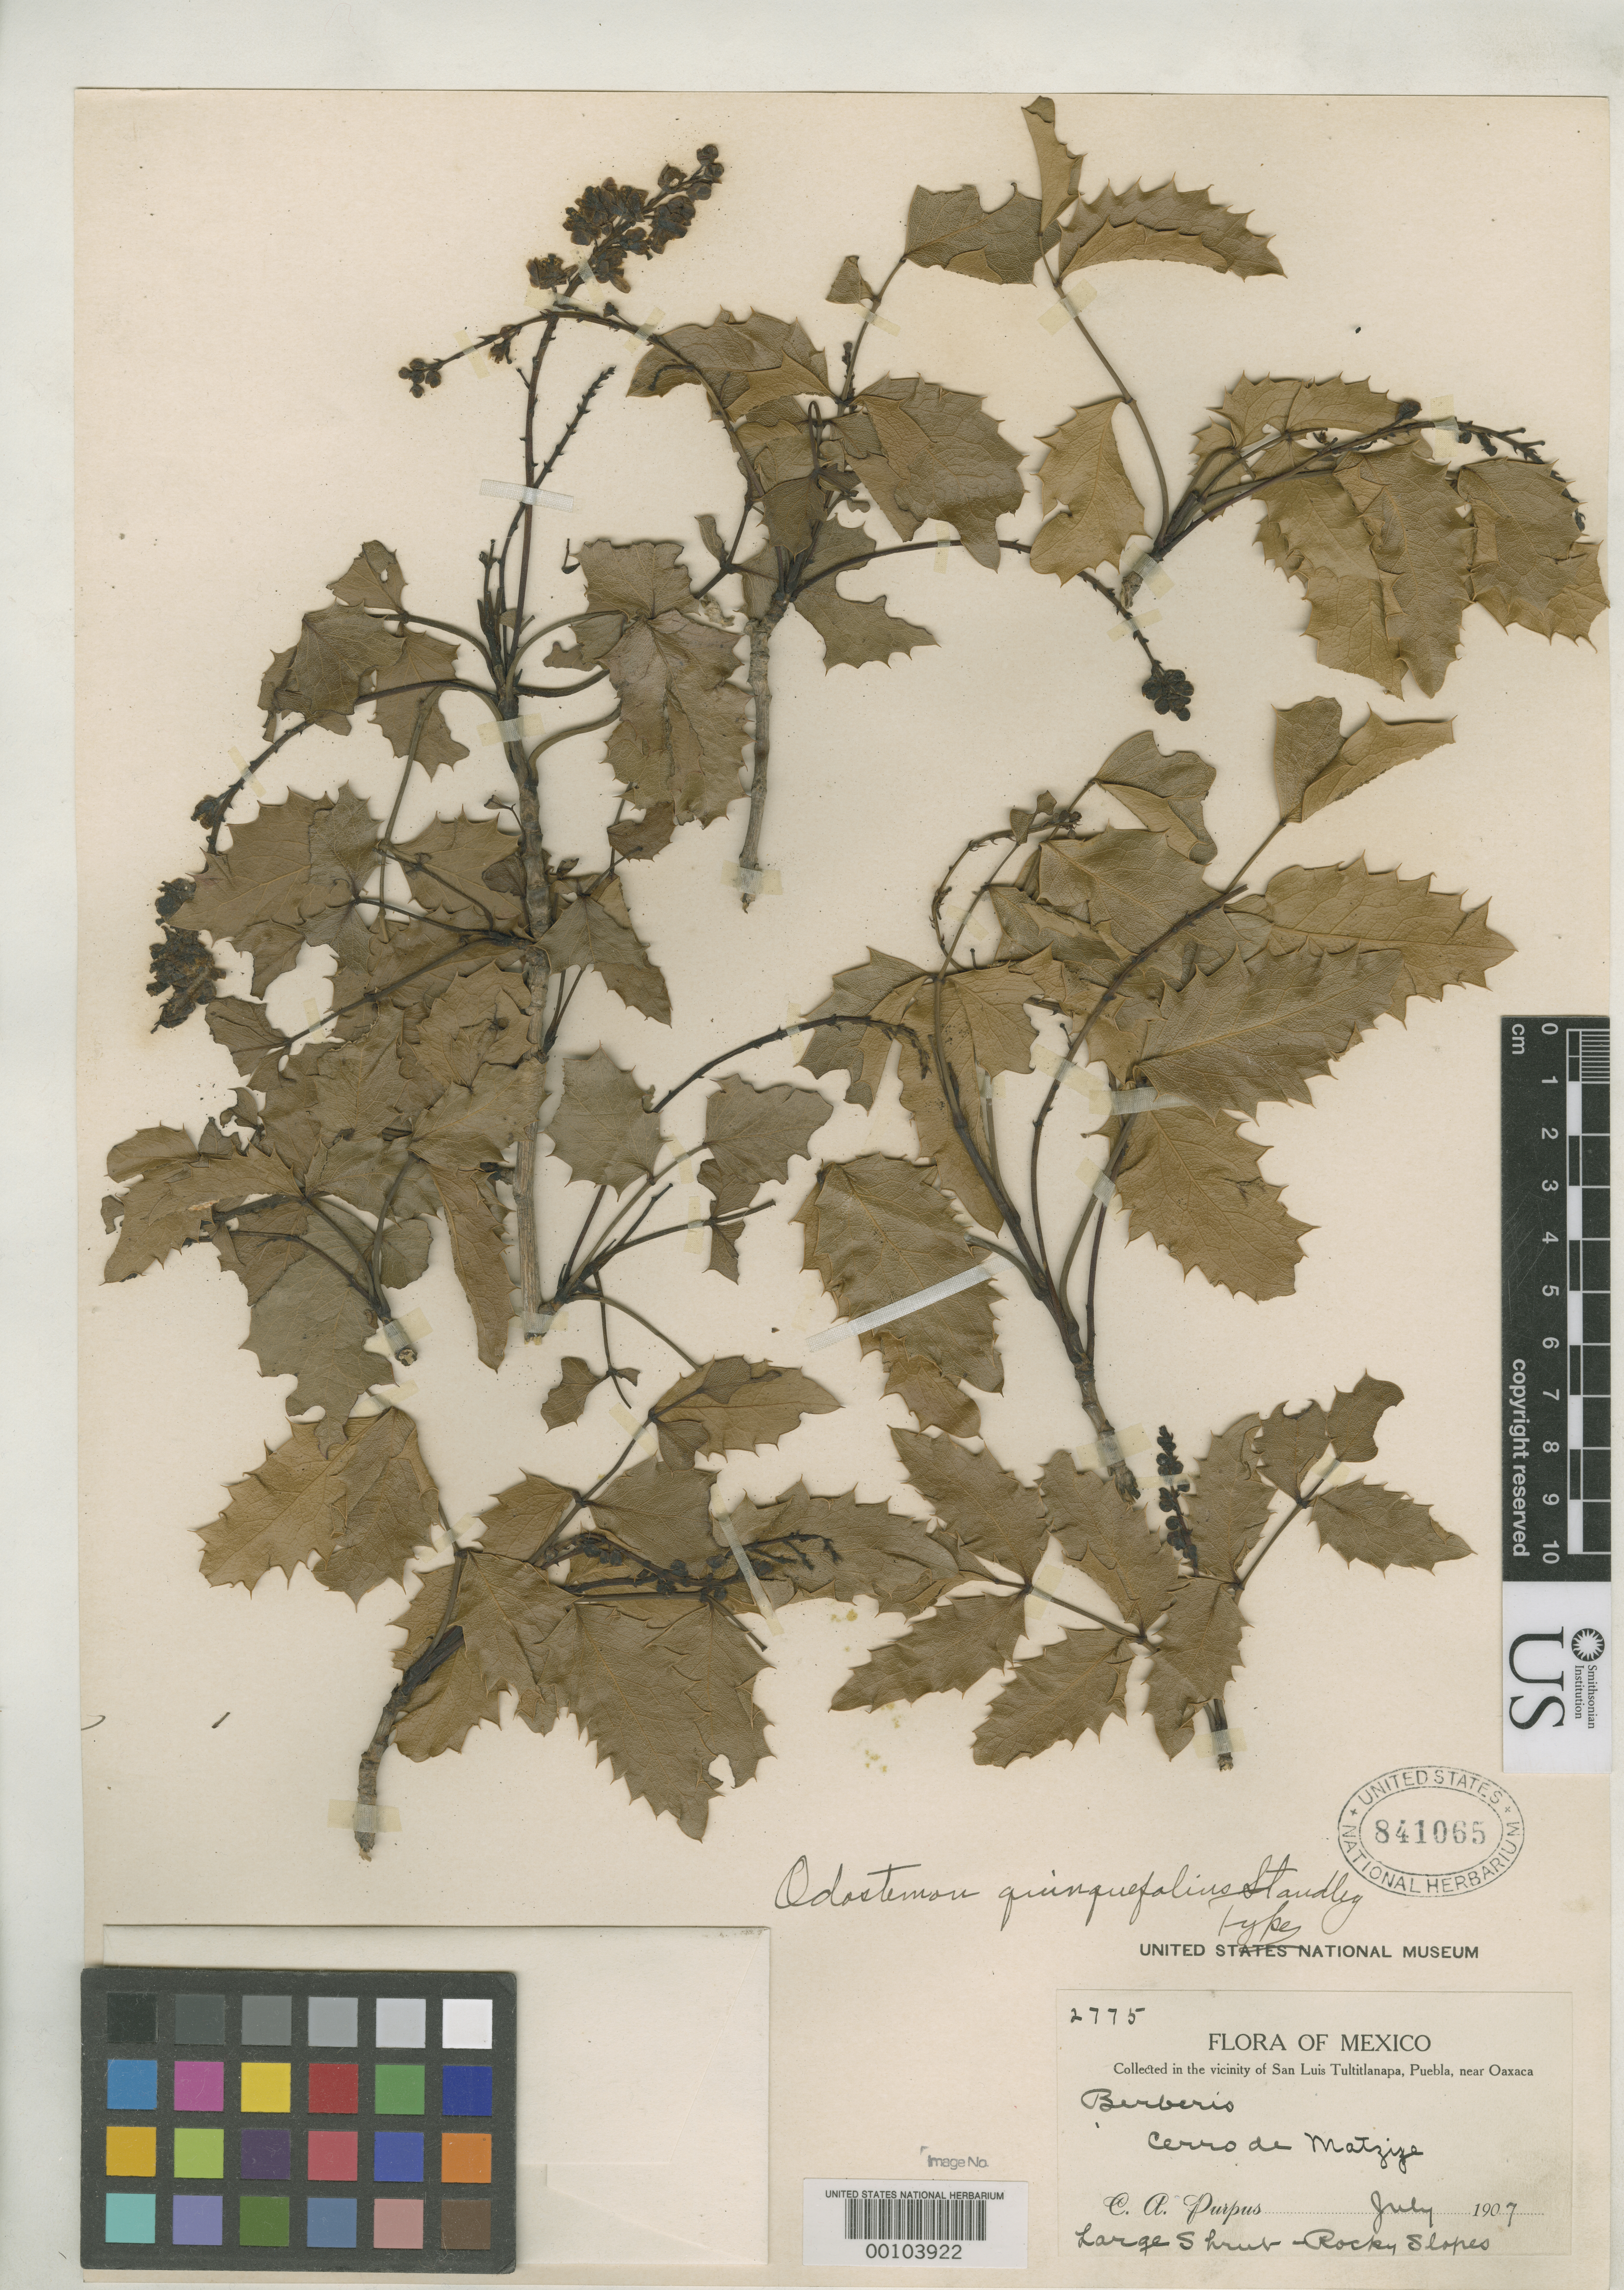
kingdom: Plantae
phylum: Tracheophyta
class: Magnoliopsida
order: Ranunculales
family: Berberidaceae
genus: Odostemon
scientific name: Odostemon quinquefolius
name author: Standl.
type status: Holotype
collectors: C. A. Purpus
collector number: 2775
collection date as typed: Jul 1907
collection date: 1907-07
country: Mexico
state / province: Puebla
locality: Cerro Matzize, San Luis Tultitlanapa.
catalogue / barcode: US 841065